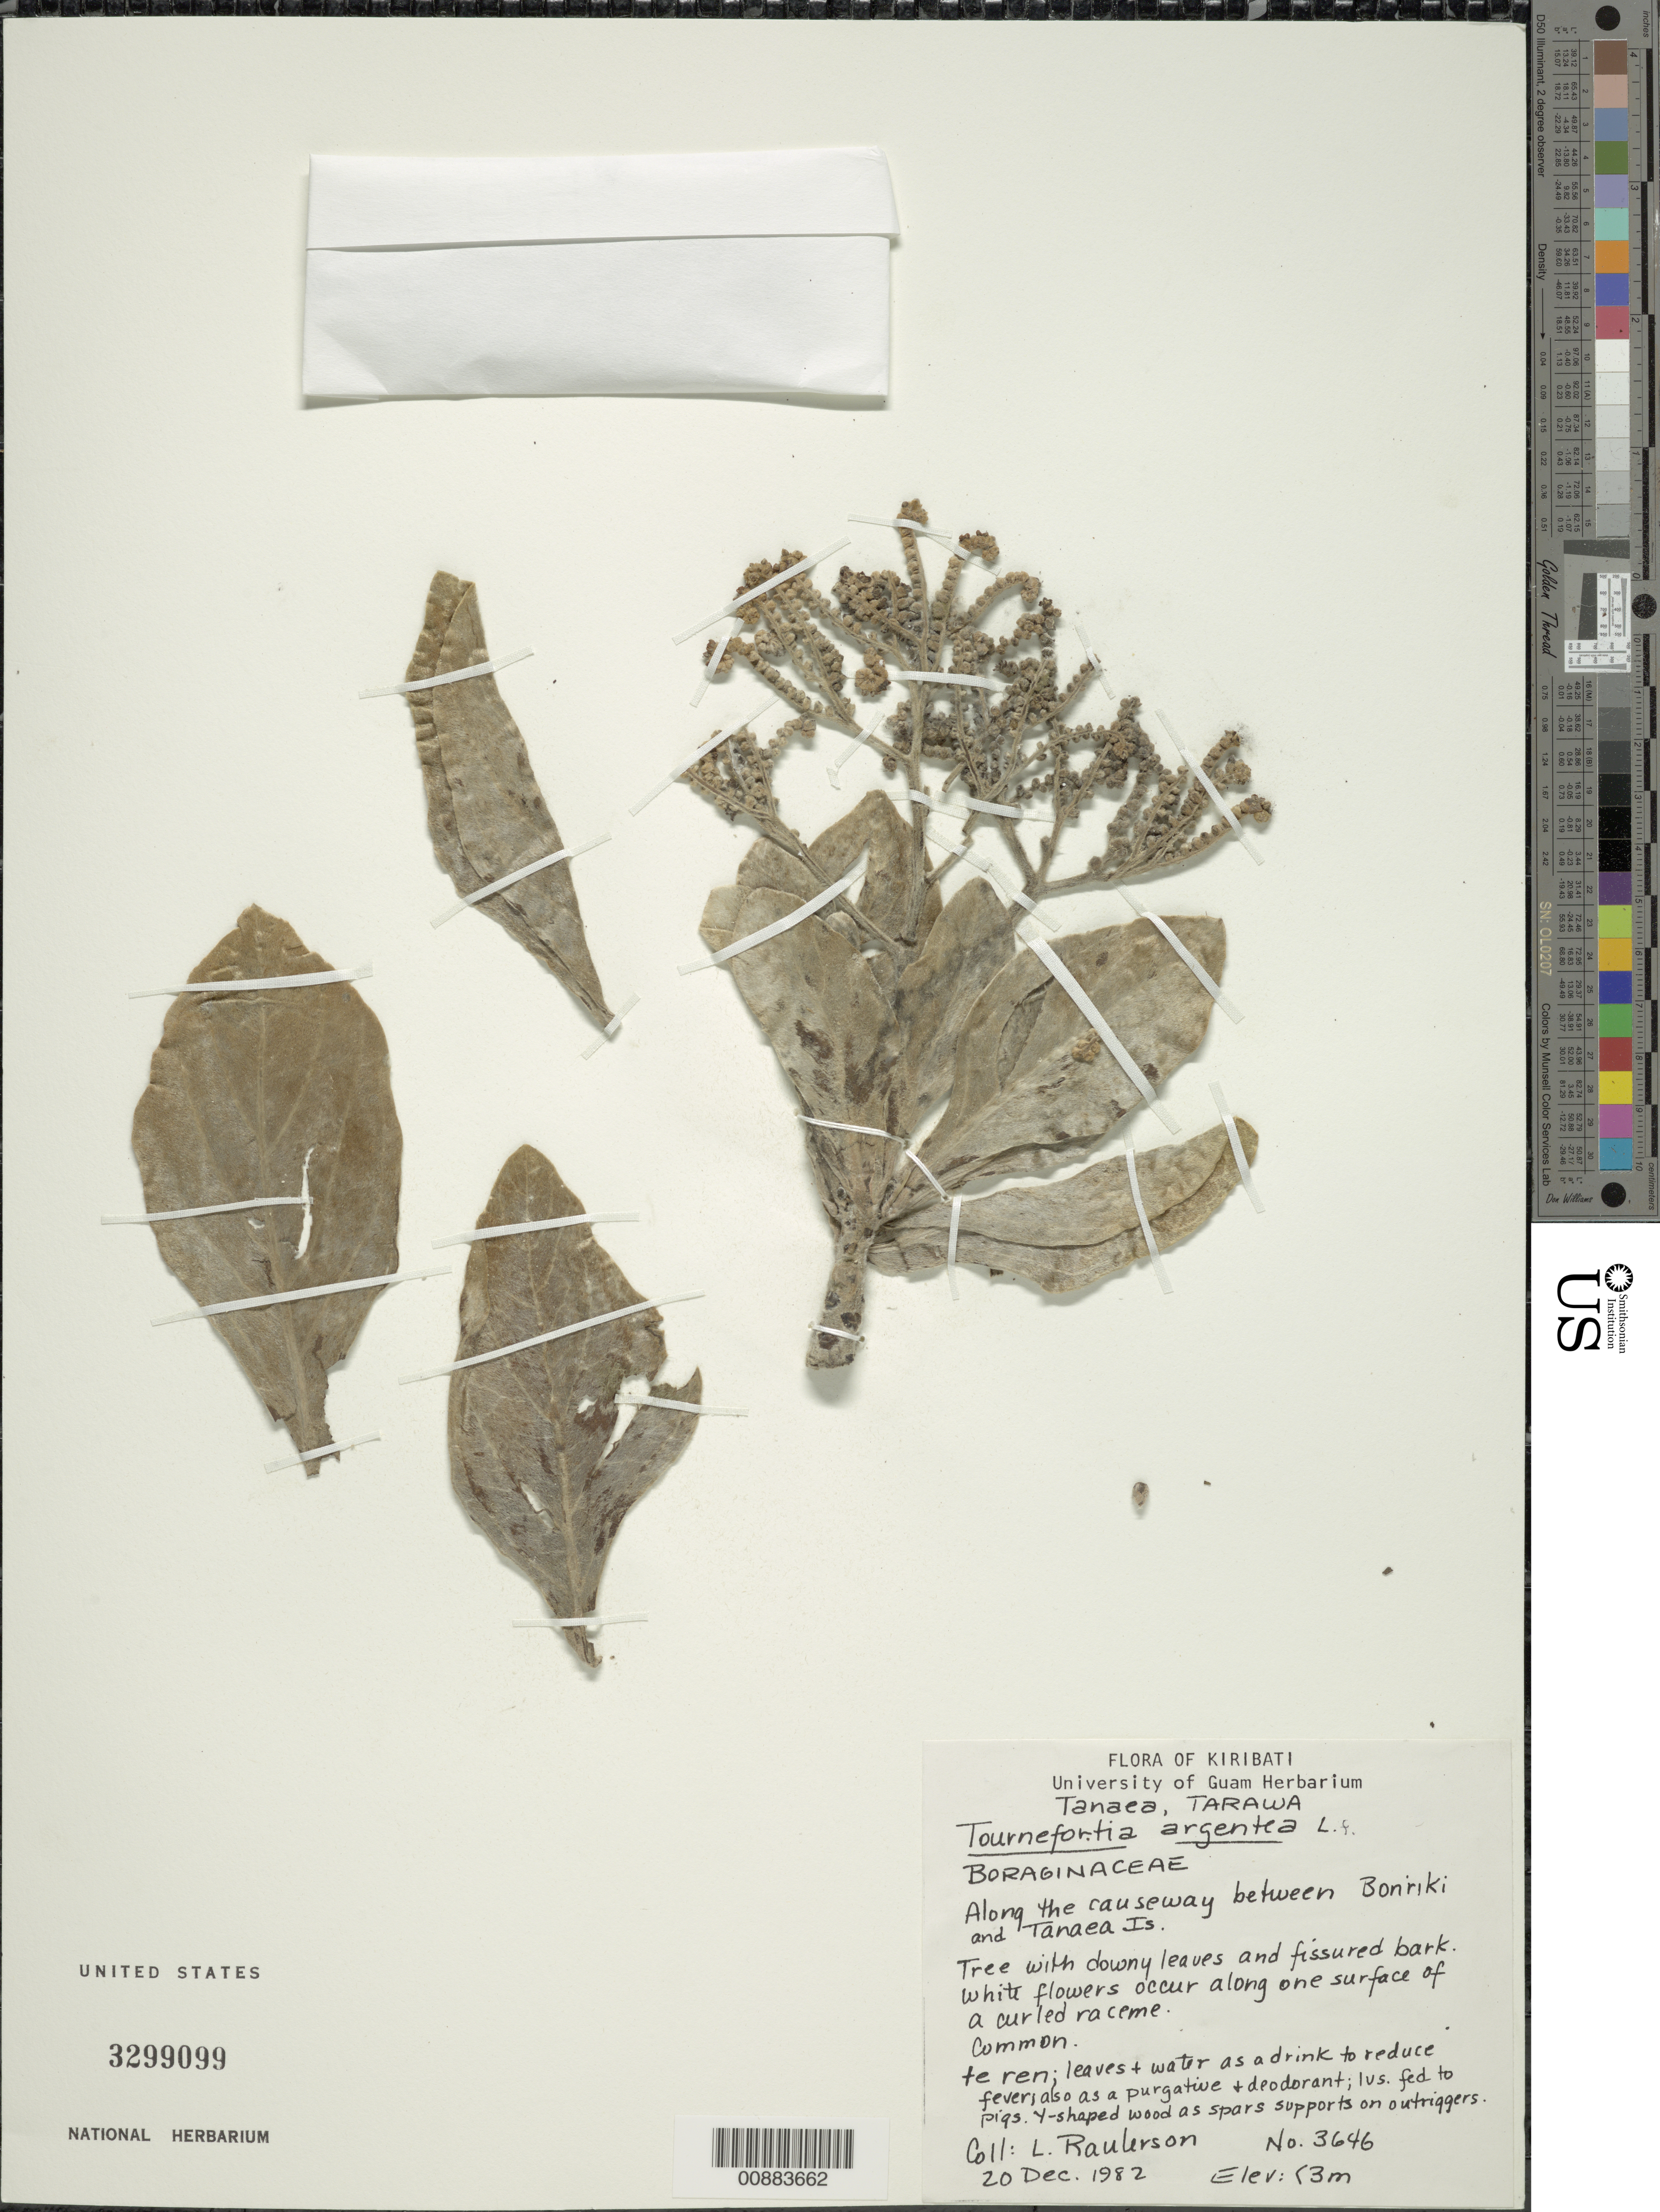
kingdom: Plantae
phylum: Tracheophyta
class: Magnoliopsida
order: Boraginales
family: Heliotropiaceae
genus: Heliotropium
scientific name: Heliotropium arboreum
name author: (Blanco) Mabberley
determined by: Wagner, W. L., (BOT), Smithsonian Institution - National Museum of Natural History (UNITED STATES)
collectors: L. Raulerson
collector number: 3646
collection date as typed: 20 Dec 1982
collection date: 1982-12-20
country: Kiribati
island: Tarawa Atoll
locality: Tanaea, Tarawa.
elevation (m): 3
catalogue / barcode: US 3299099